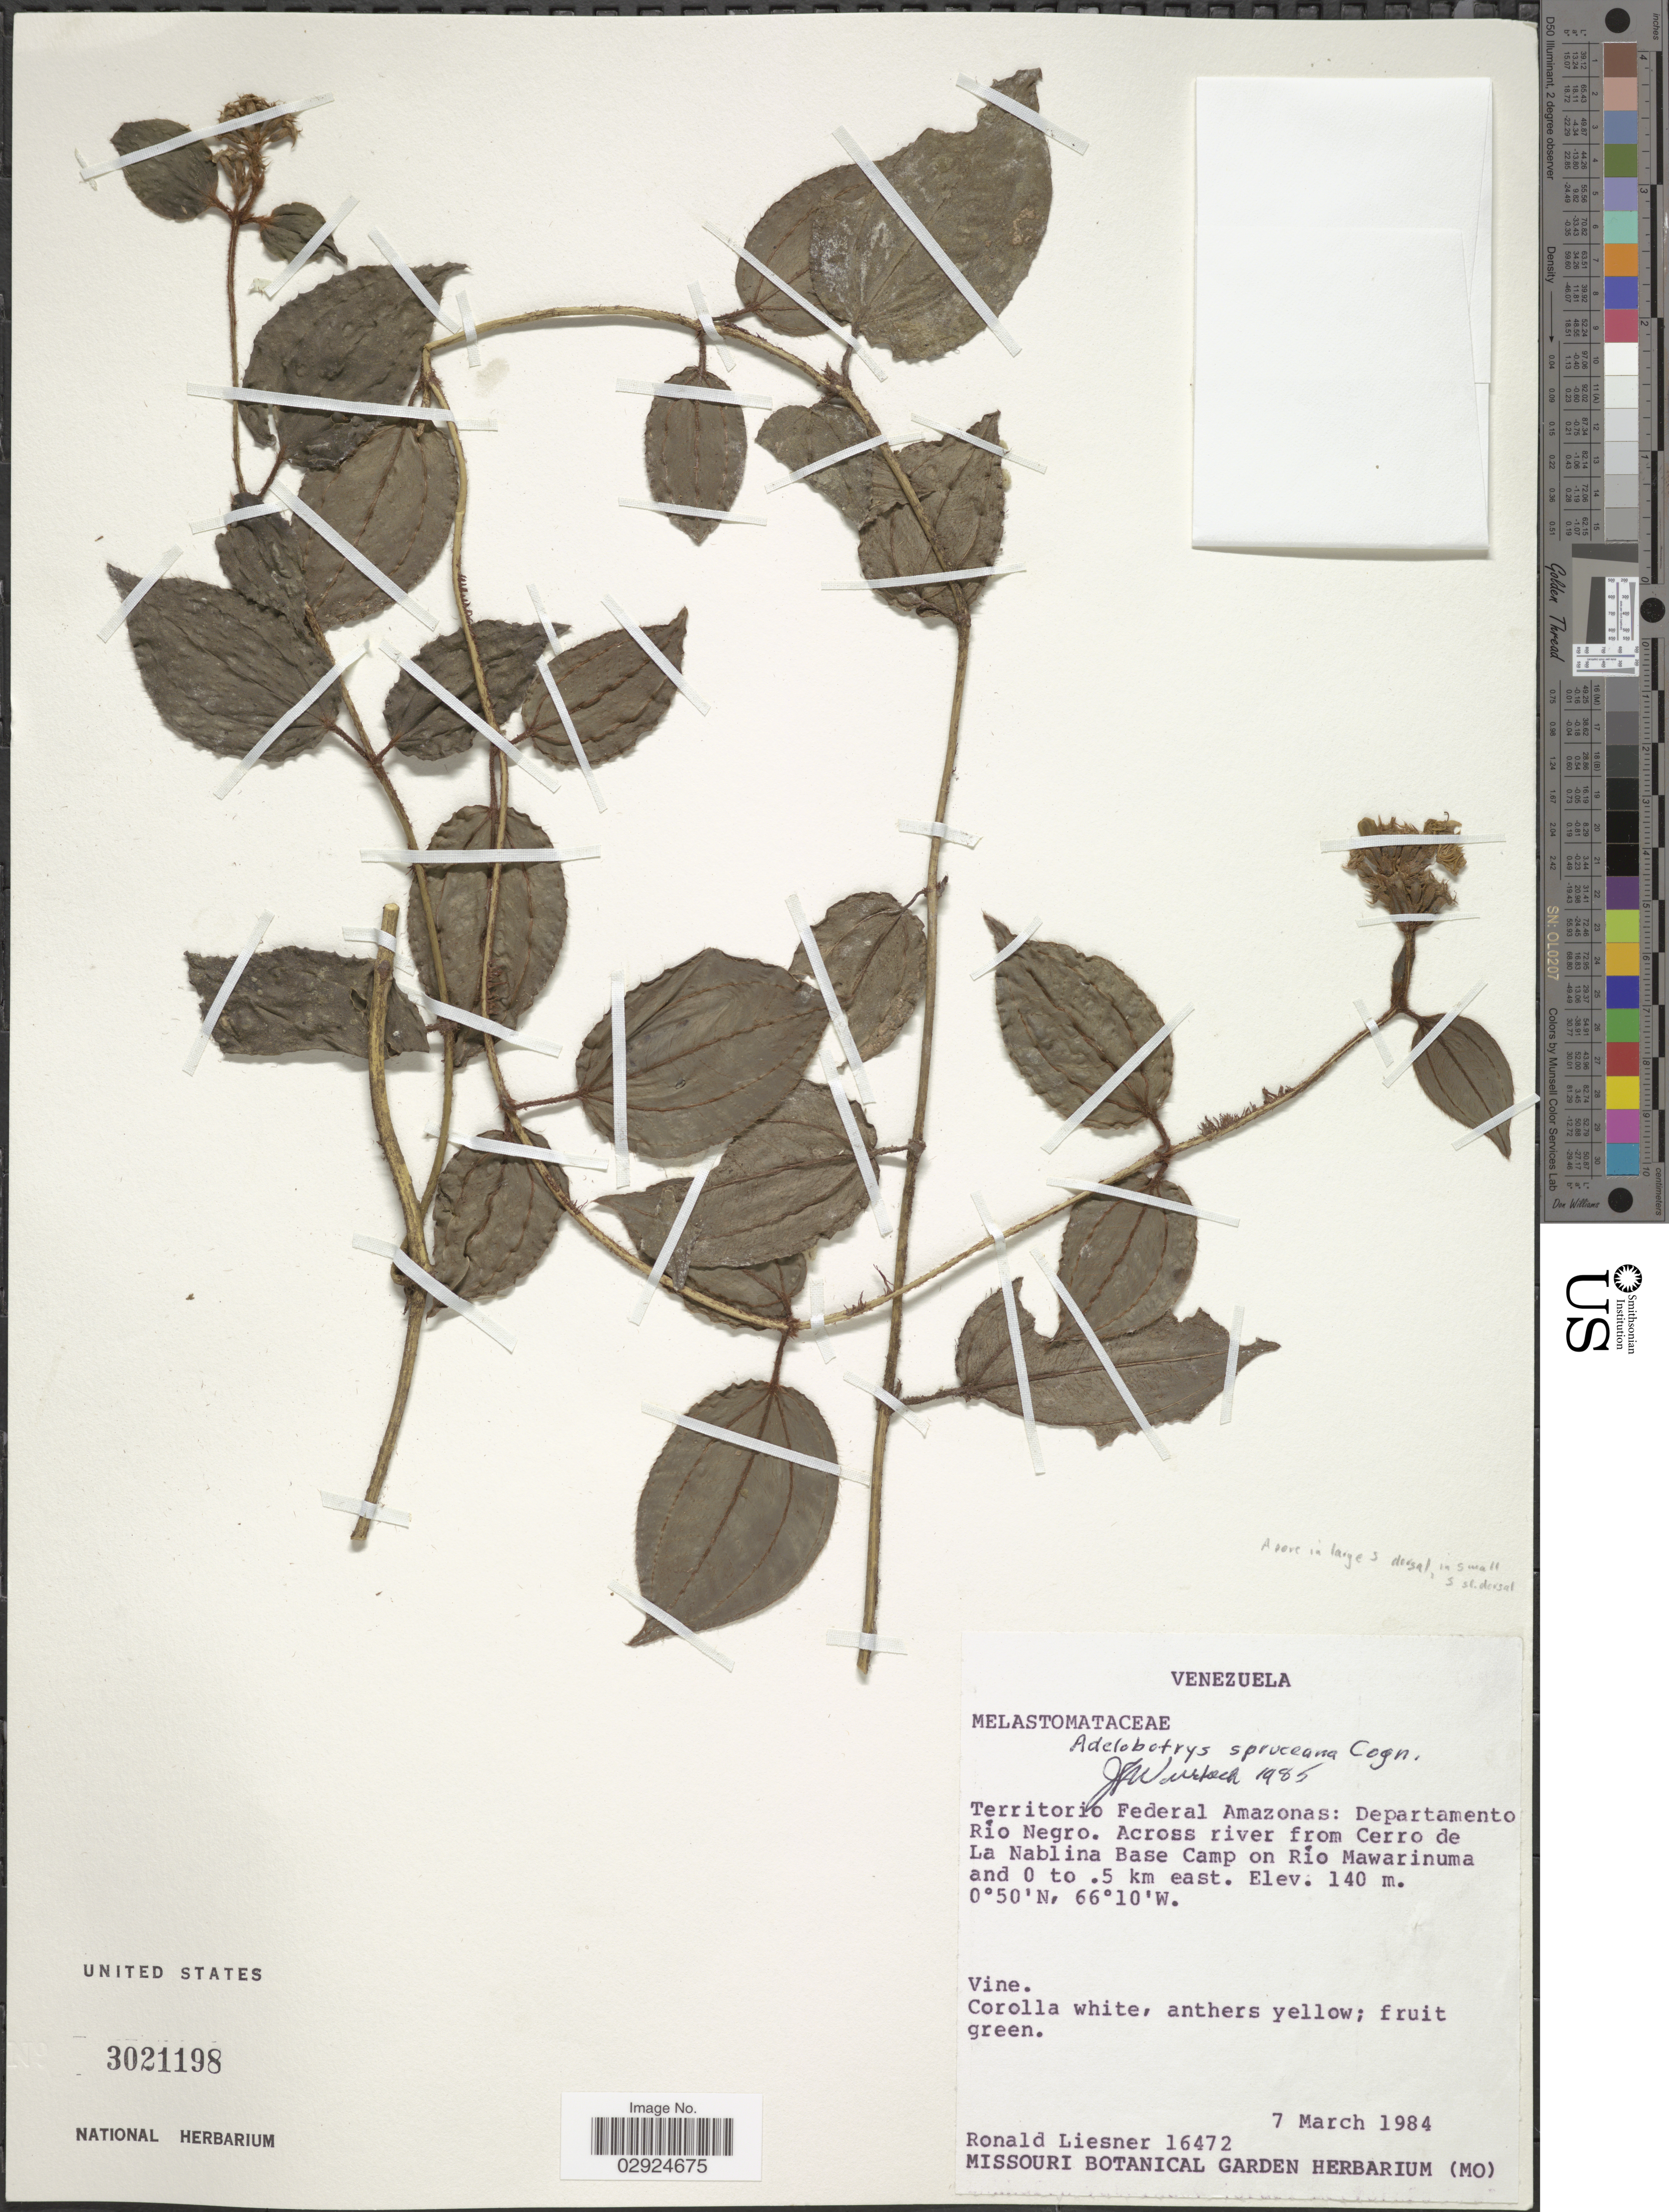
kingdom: Plantae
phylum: Tracheophyta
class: Magnoliopsida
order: Myrtales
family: Melastomataceae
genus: Adelobotrys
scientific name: Adelobotrys spruceana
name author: Cogn.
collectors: R. L. Liesner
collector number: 16472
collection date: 1984-03-07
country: Venezuela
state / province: Amazonas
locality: Territorio Federal Amazonas: Departamento Río Negro. Across river from Cerro de La Nablina Base Camp on Río Mawarinuma and 0 to 0.5 km east.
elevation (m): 140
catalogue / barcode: US 3021198